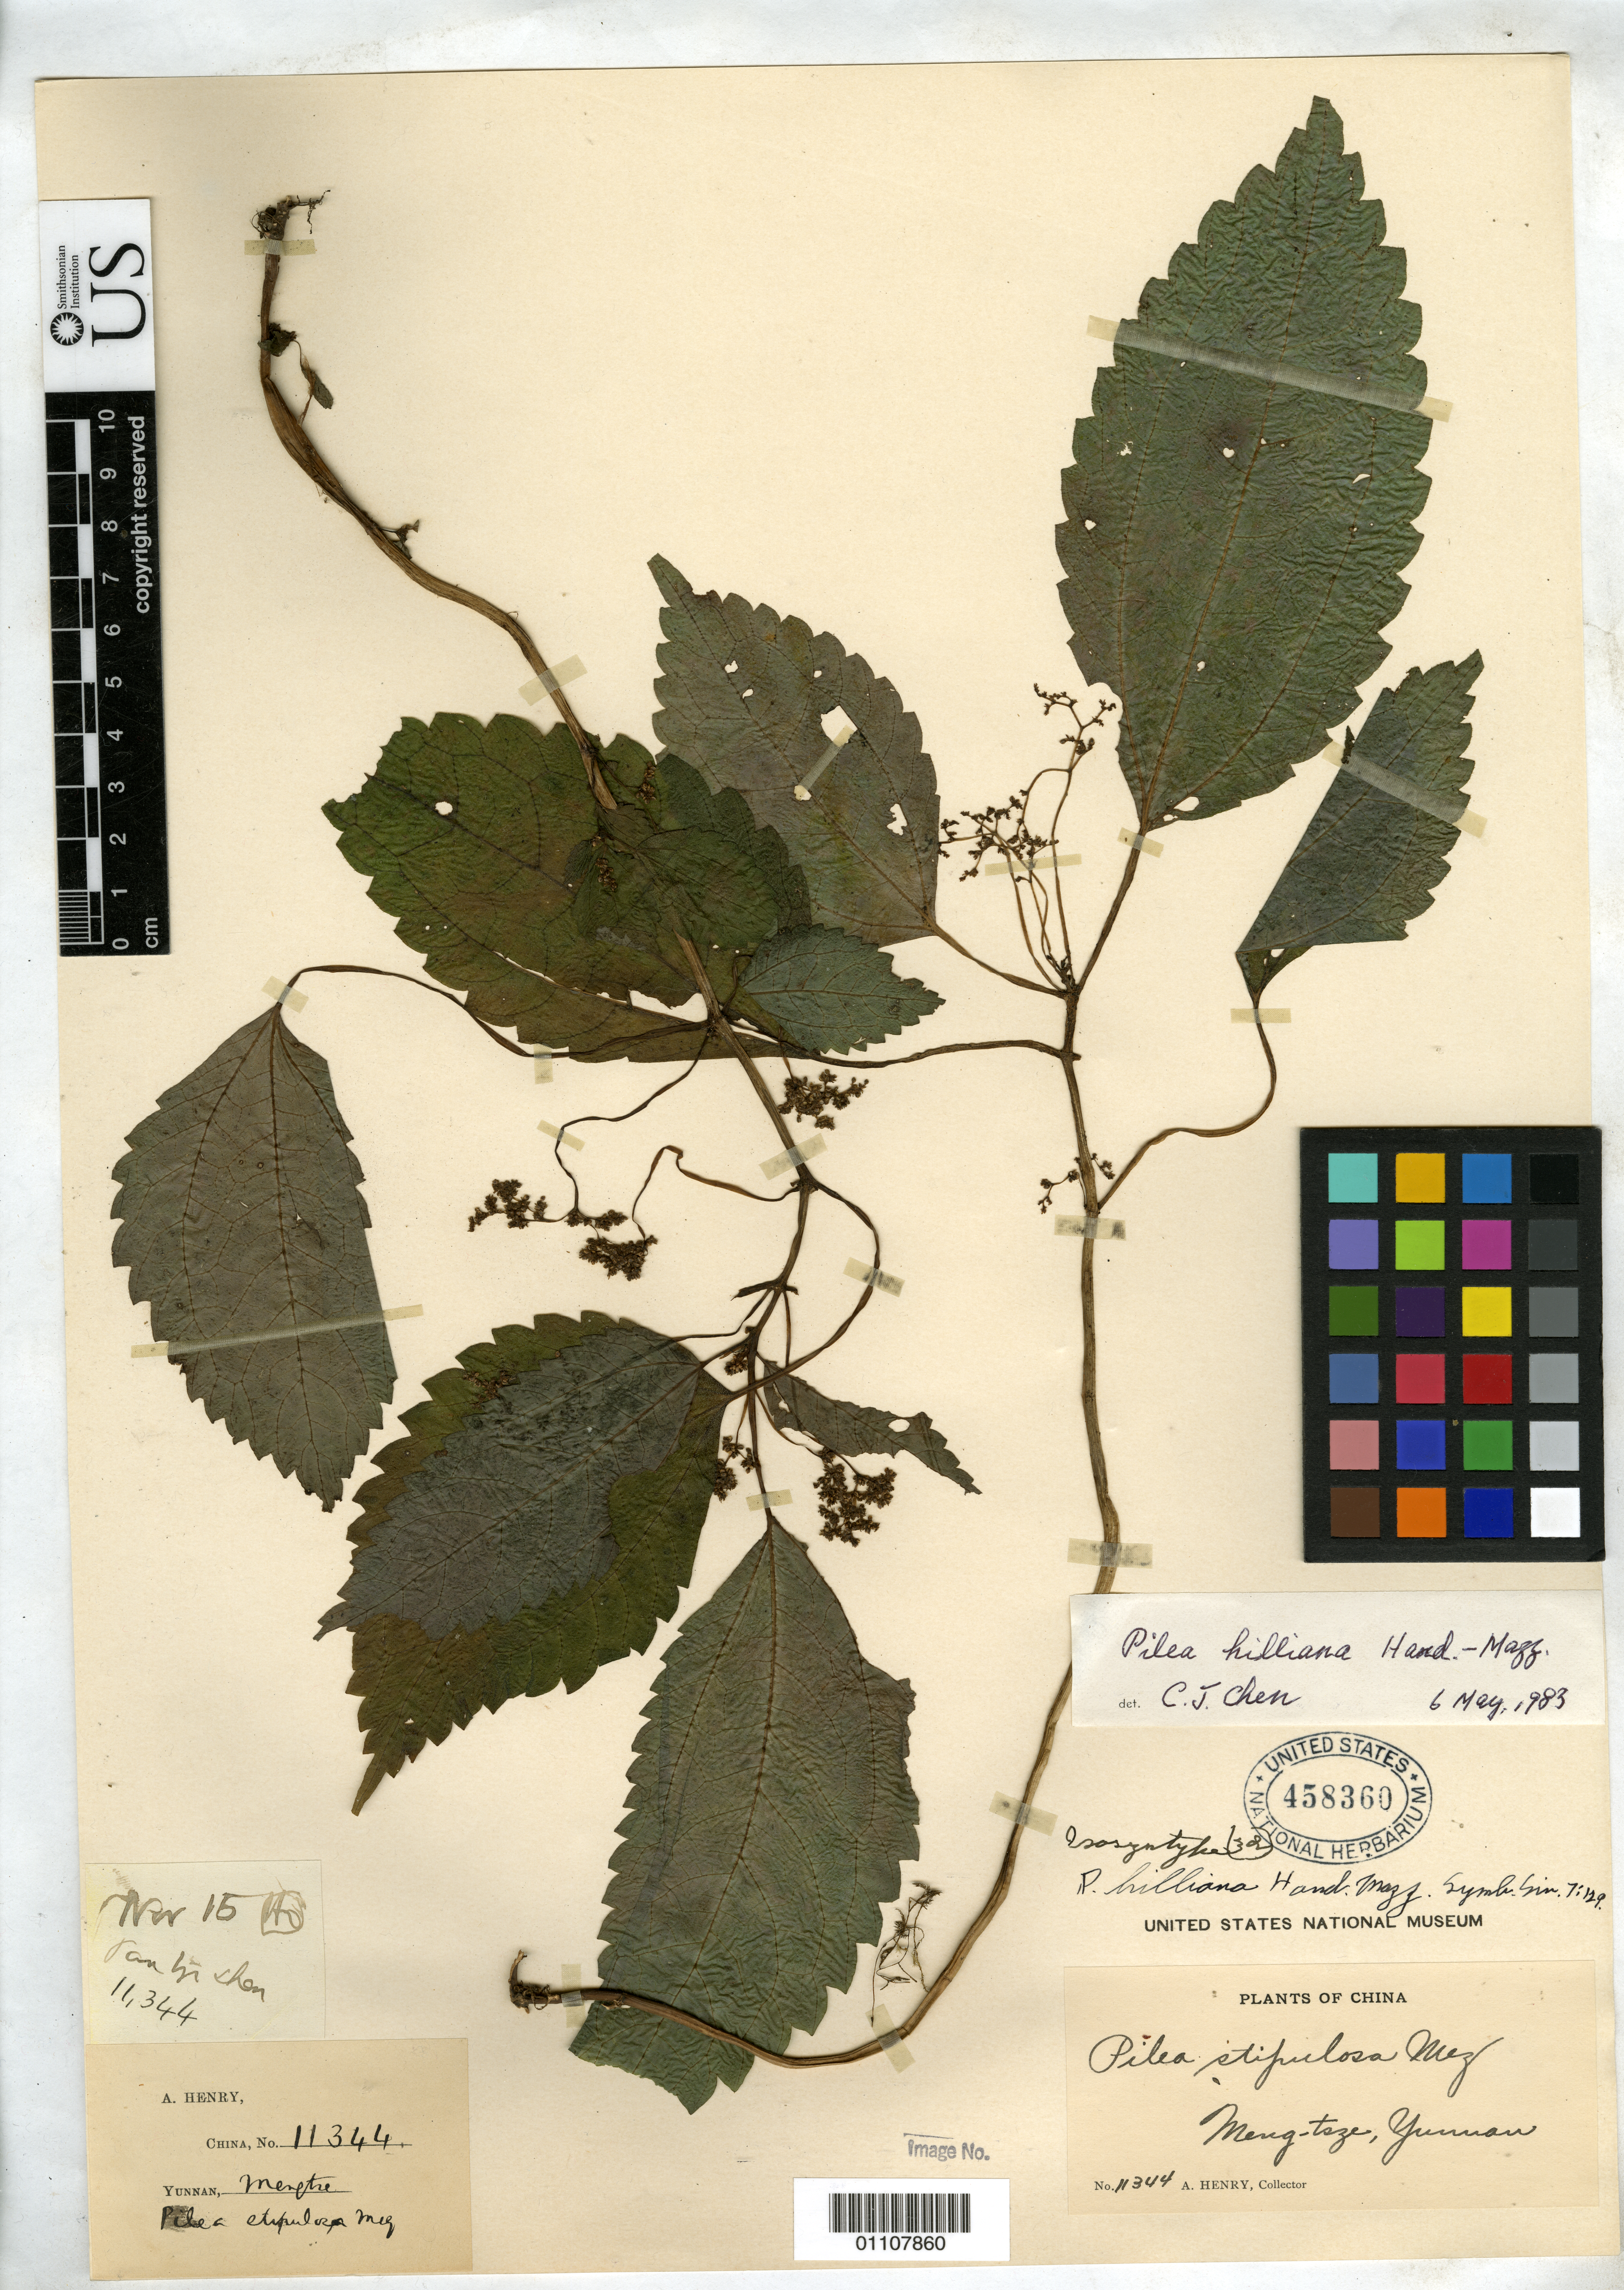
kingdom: Plantae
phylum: Tracheophyta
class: Magnoliopsida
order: Rosales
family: Urticaceae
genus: Pilea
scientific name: Pilea hilliana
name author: Hand.-Mazz.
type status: Syntype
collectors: A. Henry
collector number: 11344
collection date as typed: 15 Nov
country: China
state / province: Yunnan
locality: Mengtze. Pan tzi shen. Ho.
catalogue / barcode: US 458360